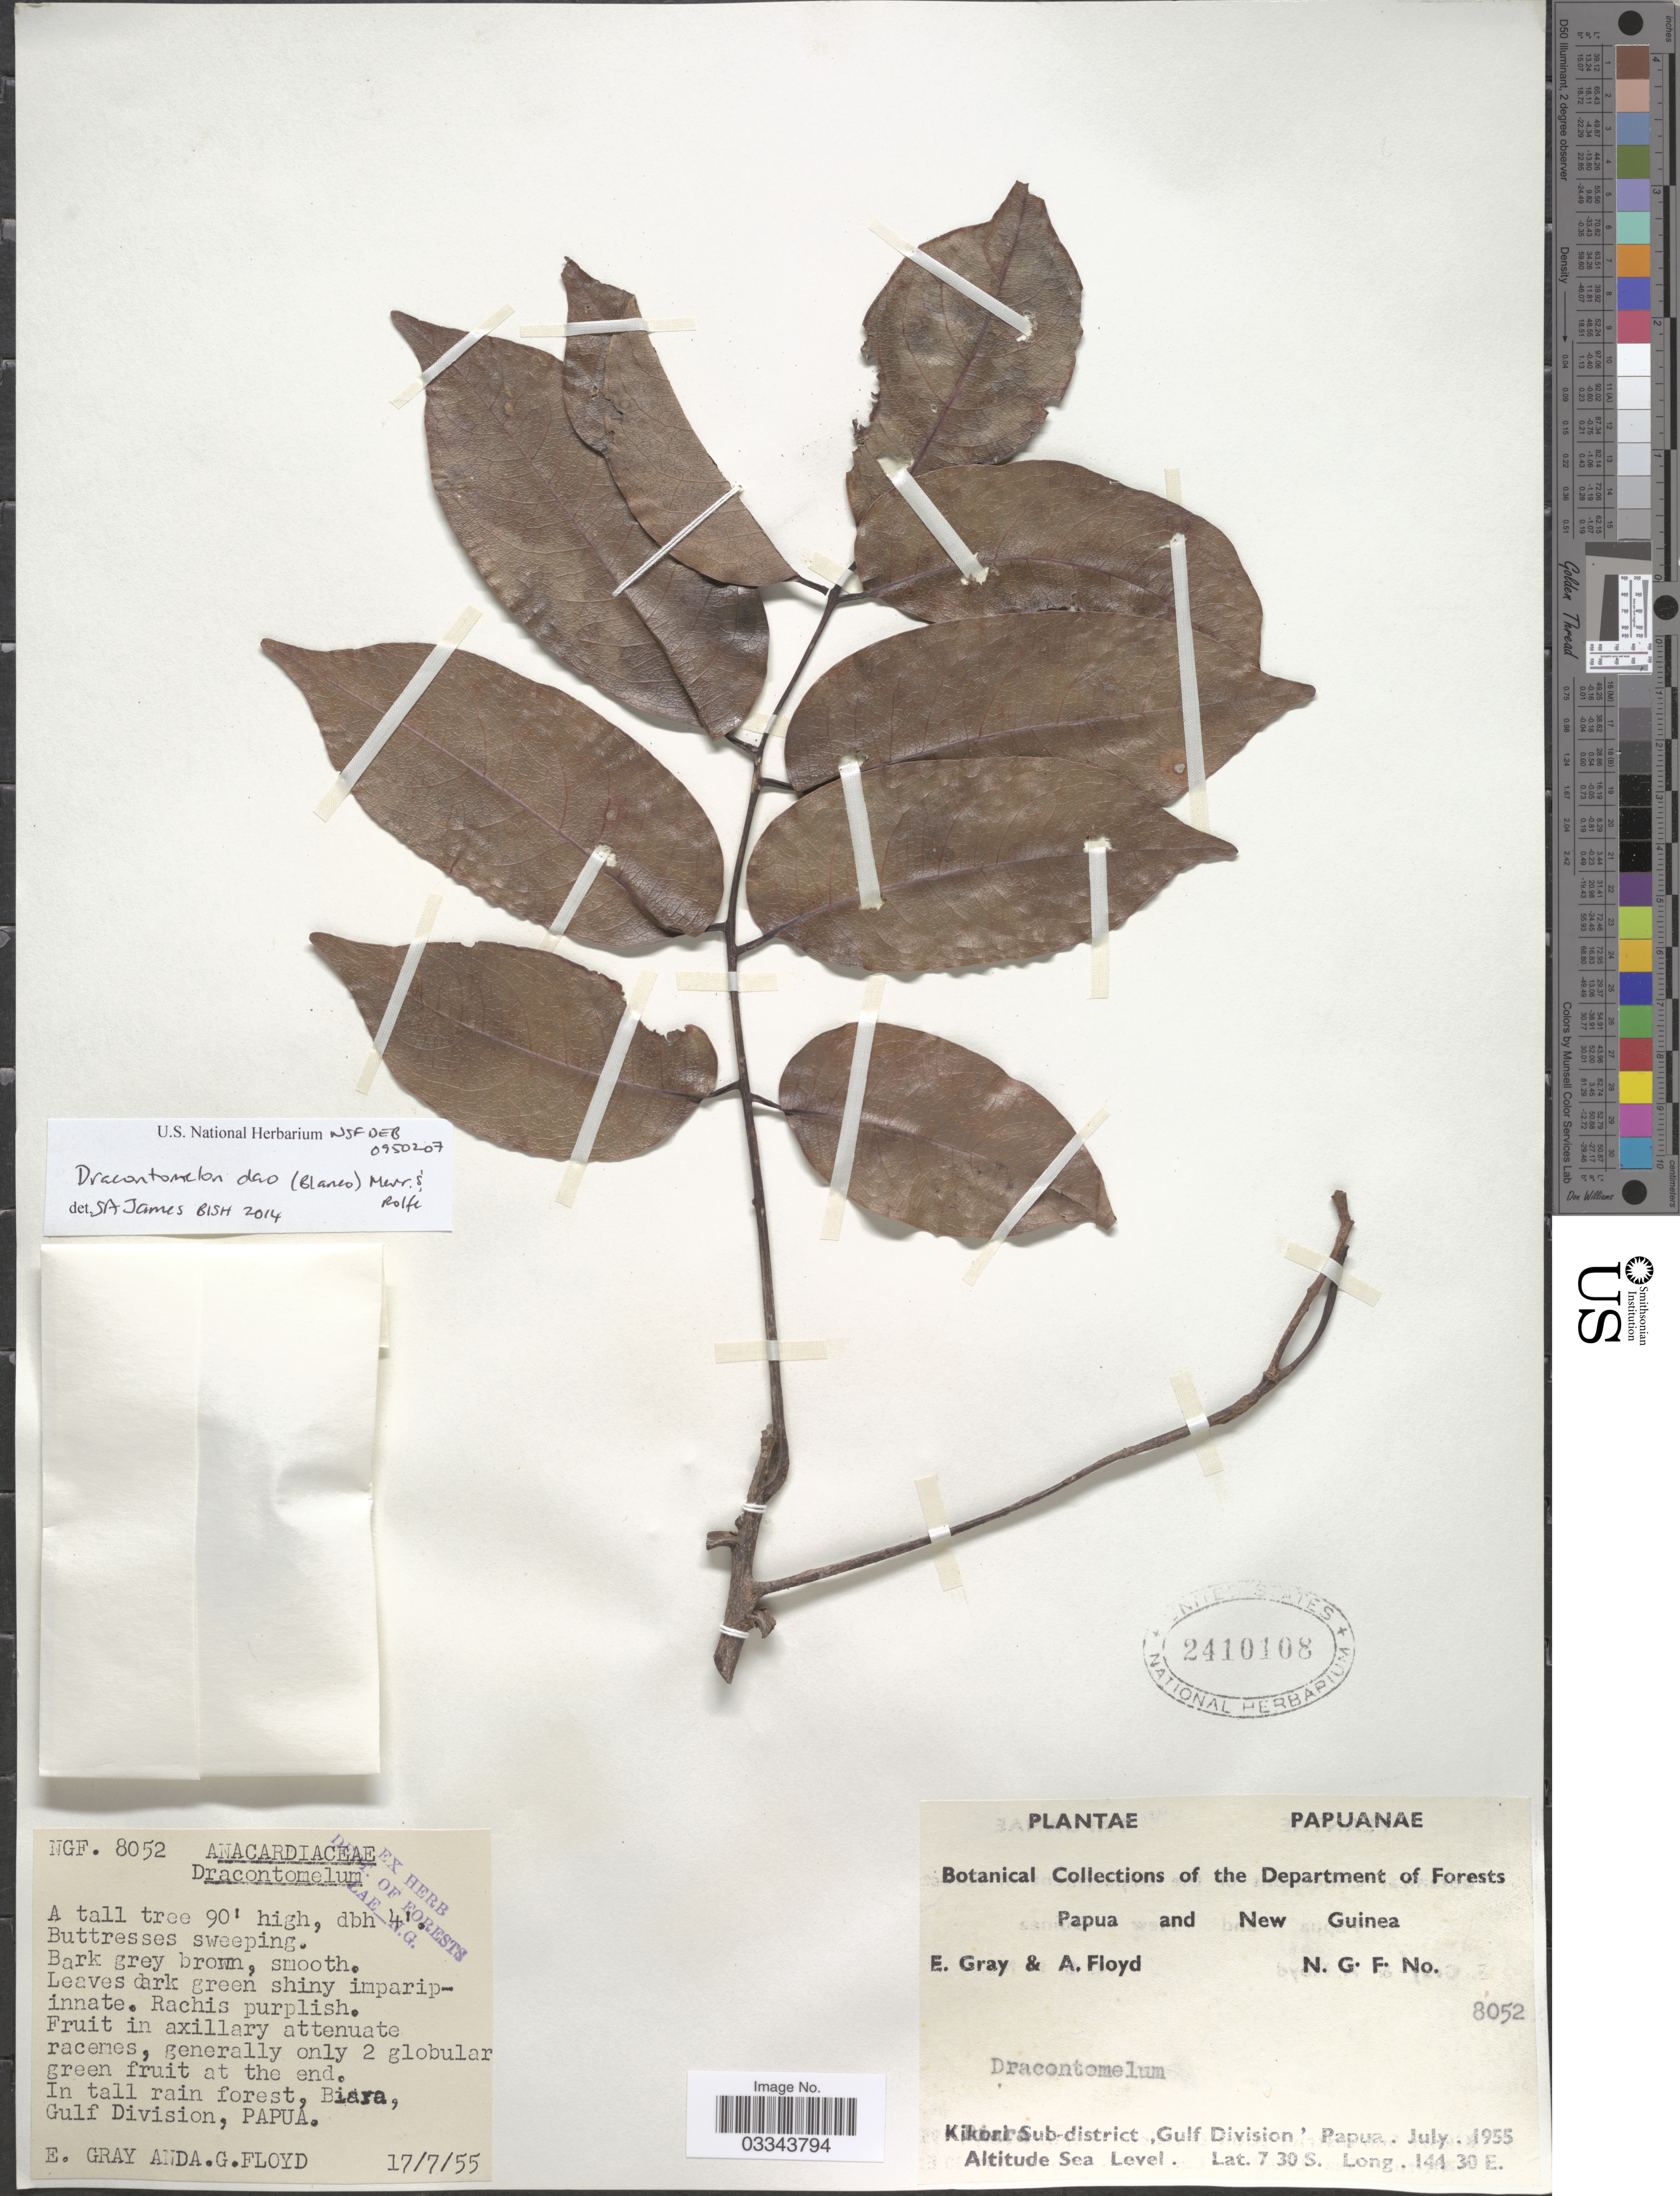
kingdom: Plantae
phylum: Tracheophyta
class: Magnoliopsida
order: Sapindales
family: Anacardiaceae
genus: Dracontomelon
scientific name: Dracontomelon dao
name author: (Blanco) Merr. & Rolfe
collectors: E. C. G. Gray & A. Floyd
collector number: NGF 8052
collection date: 1955-07-17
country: Papua New Guinea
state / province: Gulf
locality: Papua and New Guinea. Biara, Gulf Division, Papua. Kikori Sub-district.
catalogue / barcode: US 2410108